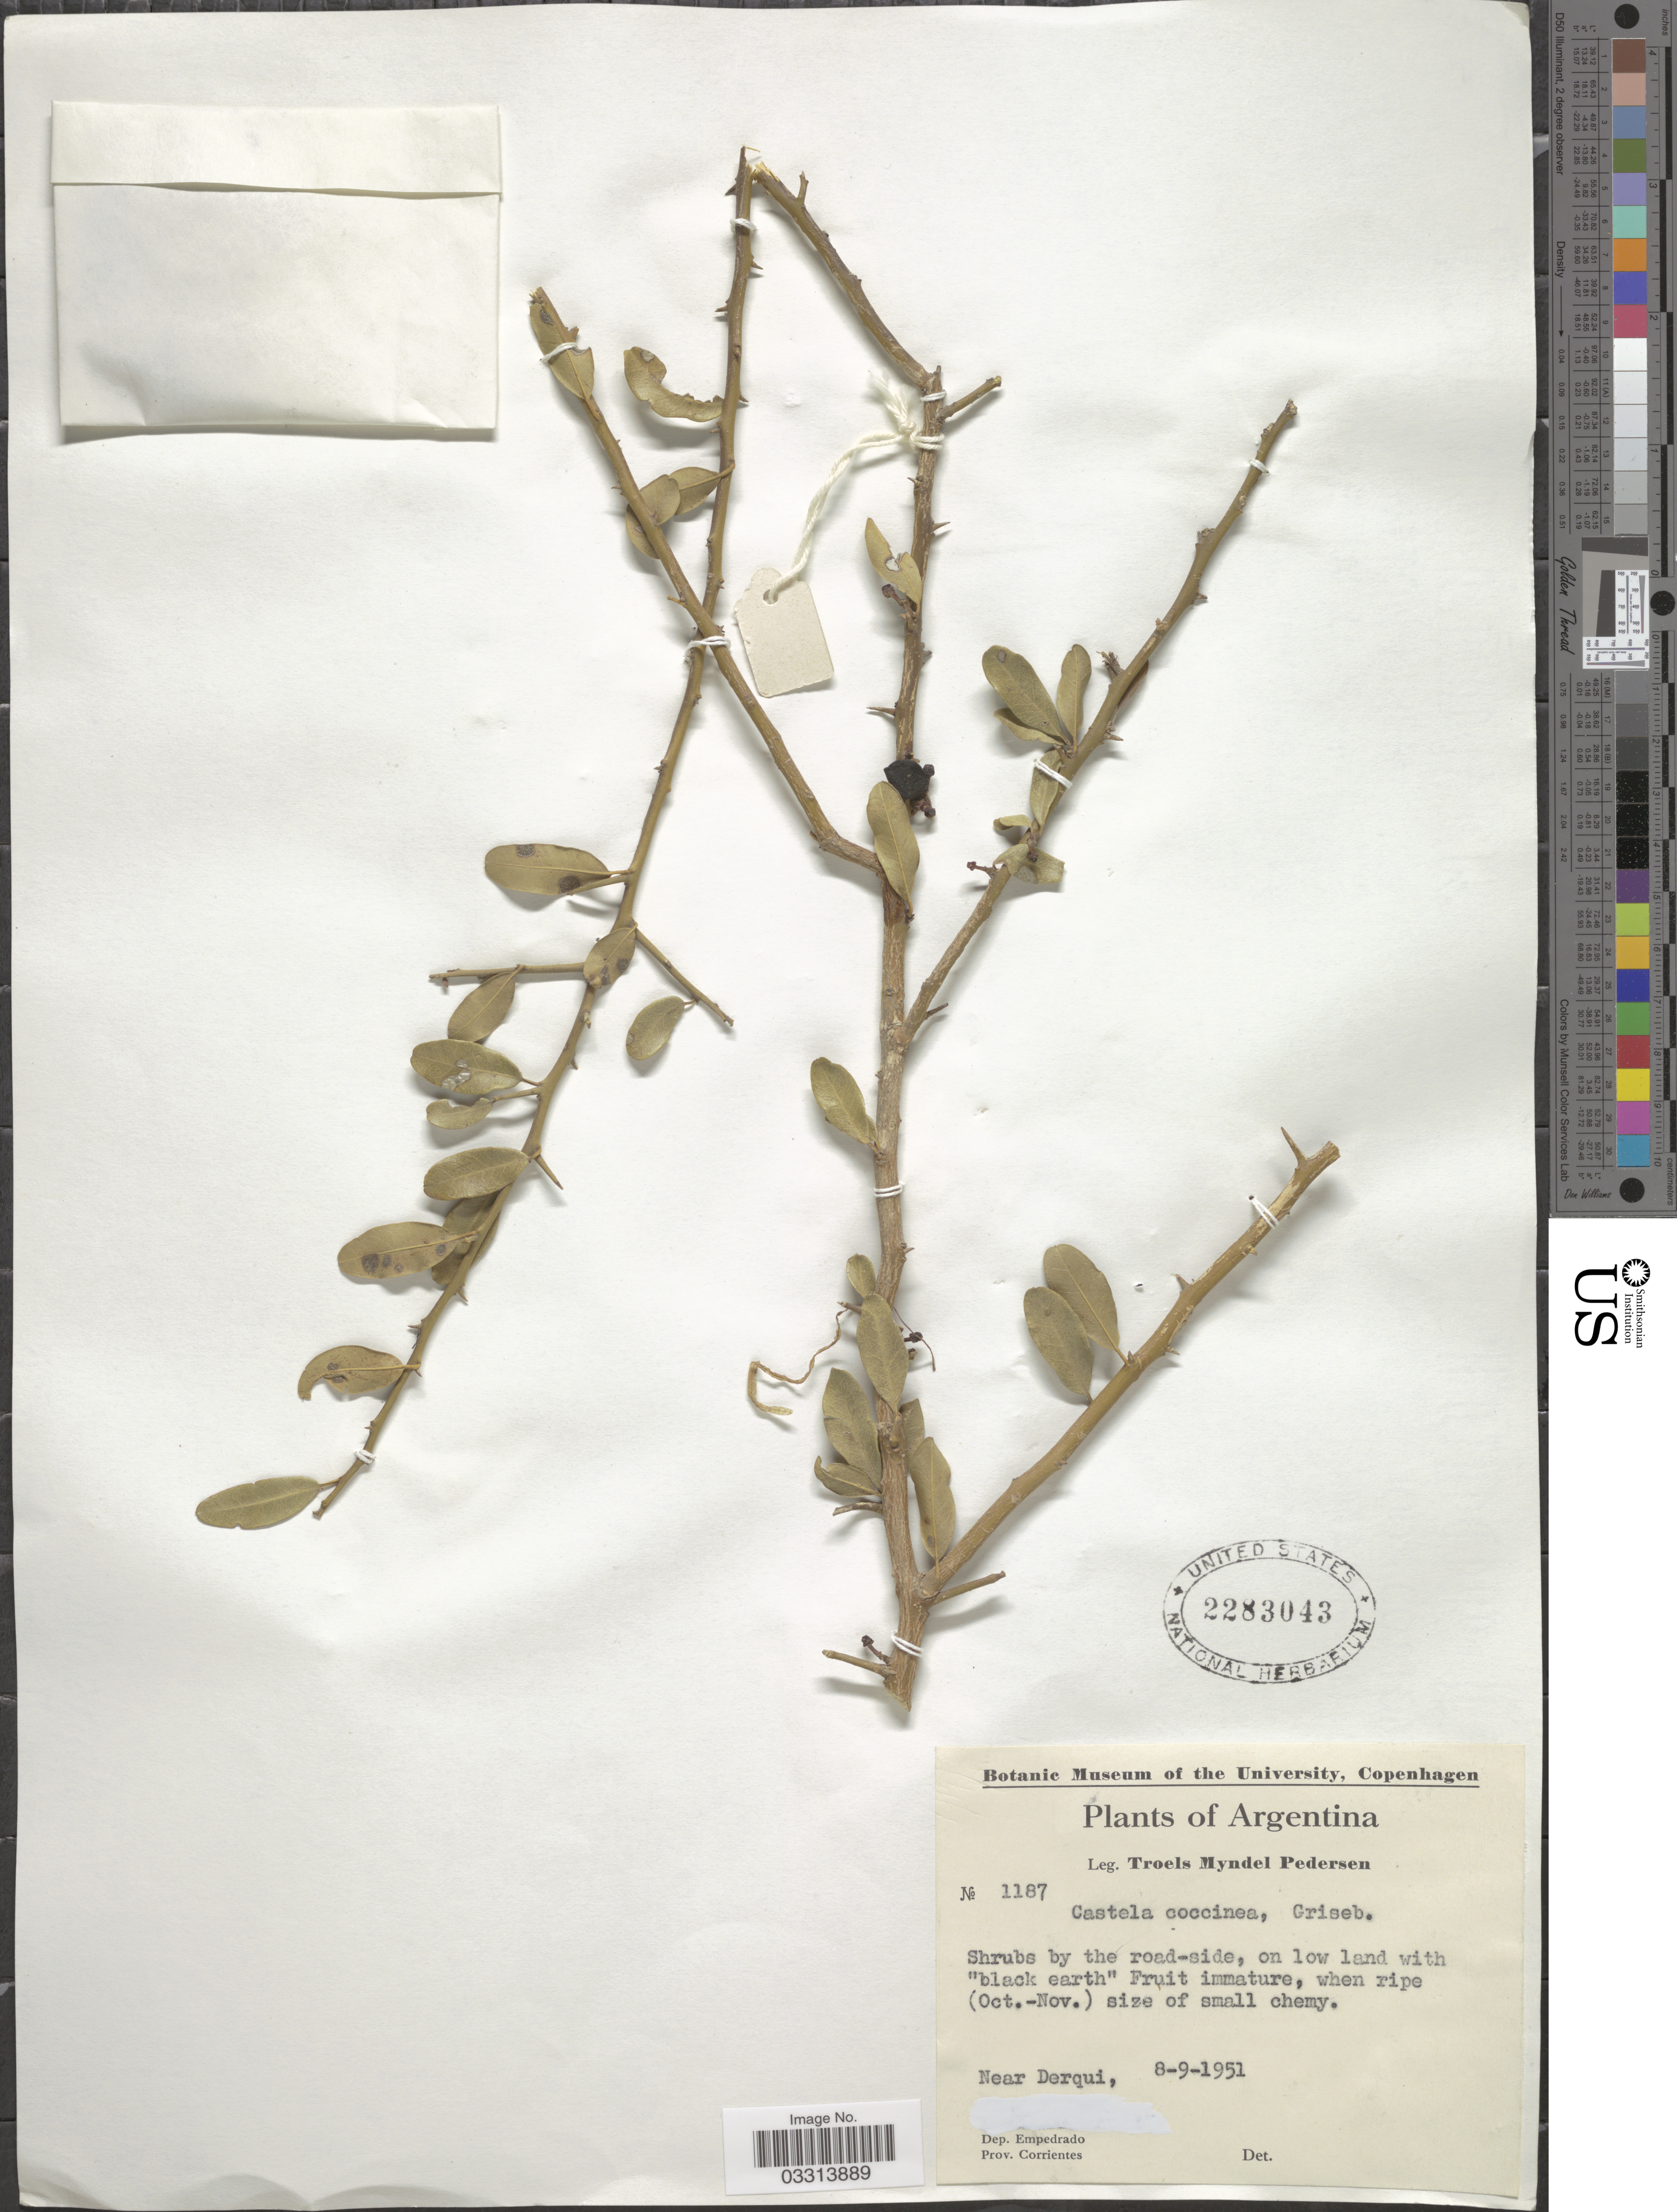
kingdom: Plantae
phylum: Tracheophyta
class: Magnoliopsida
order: Sapindales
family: Simaroubaceae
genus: Castela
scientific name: Castela coccinea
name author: Griseb.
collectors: T. Pederson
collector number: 1187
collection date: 1951-09-08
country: Argentina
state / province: Corrientes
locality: Near Derqui, Dep. Empedrado.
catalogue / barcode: US 2283043